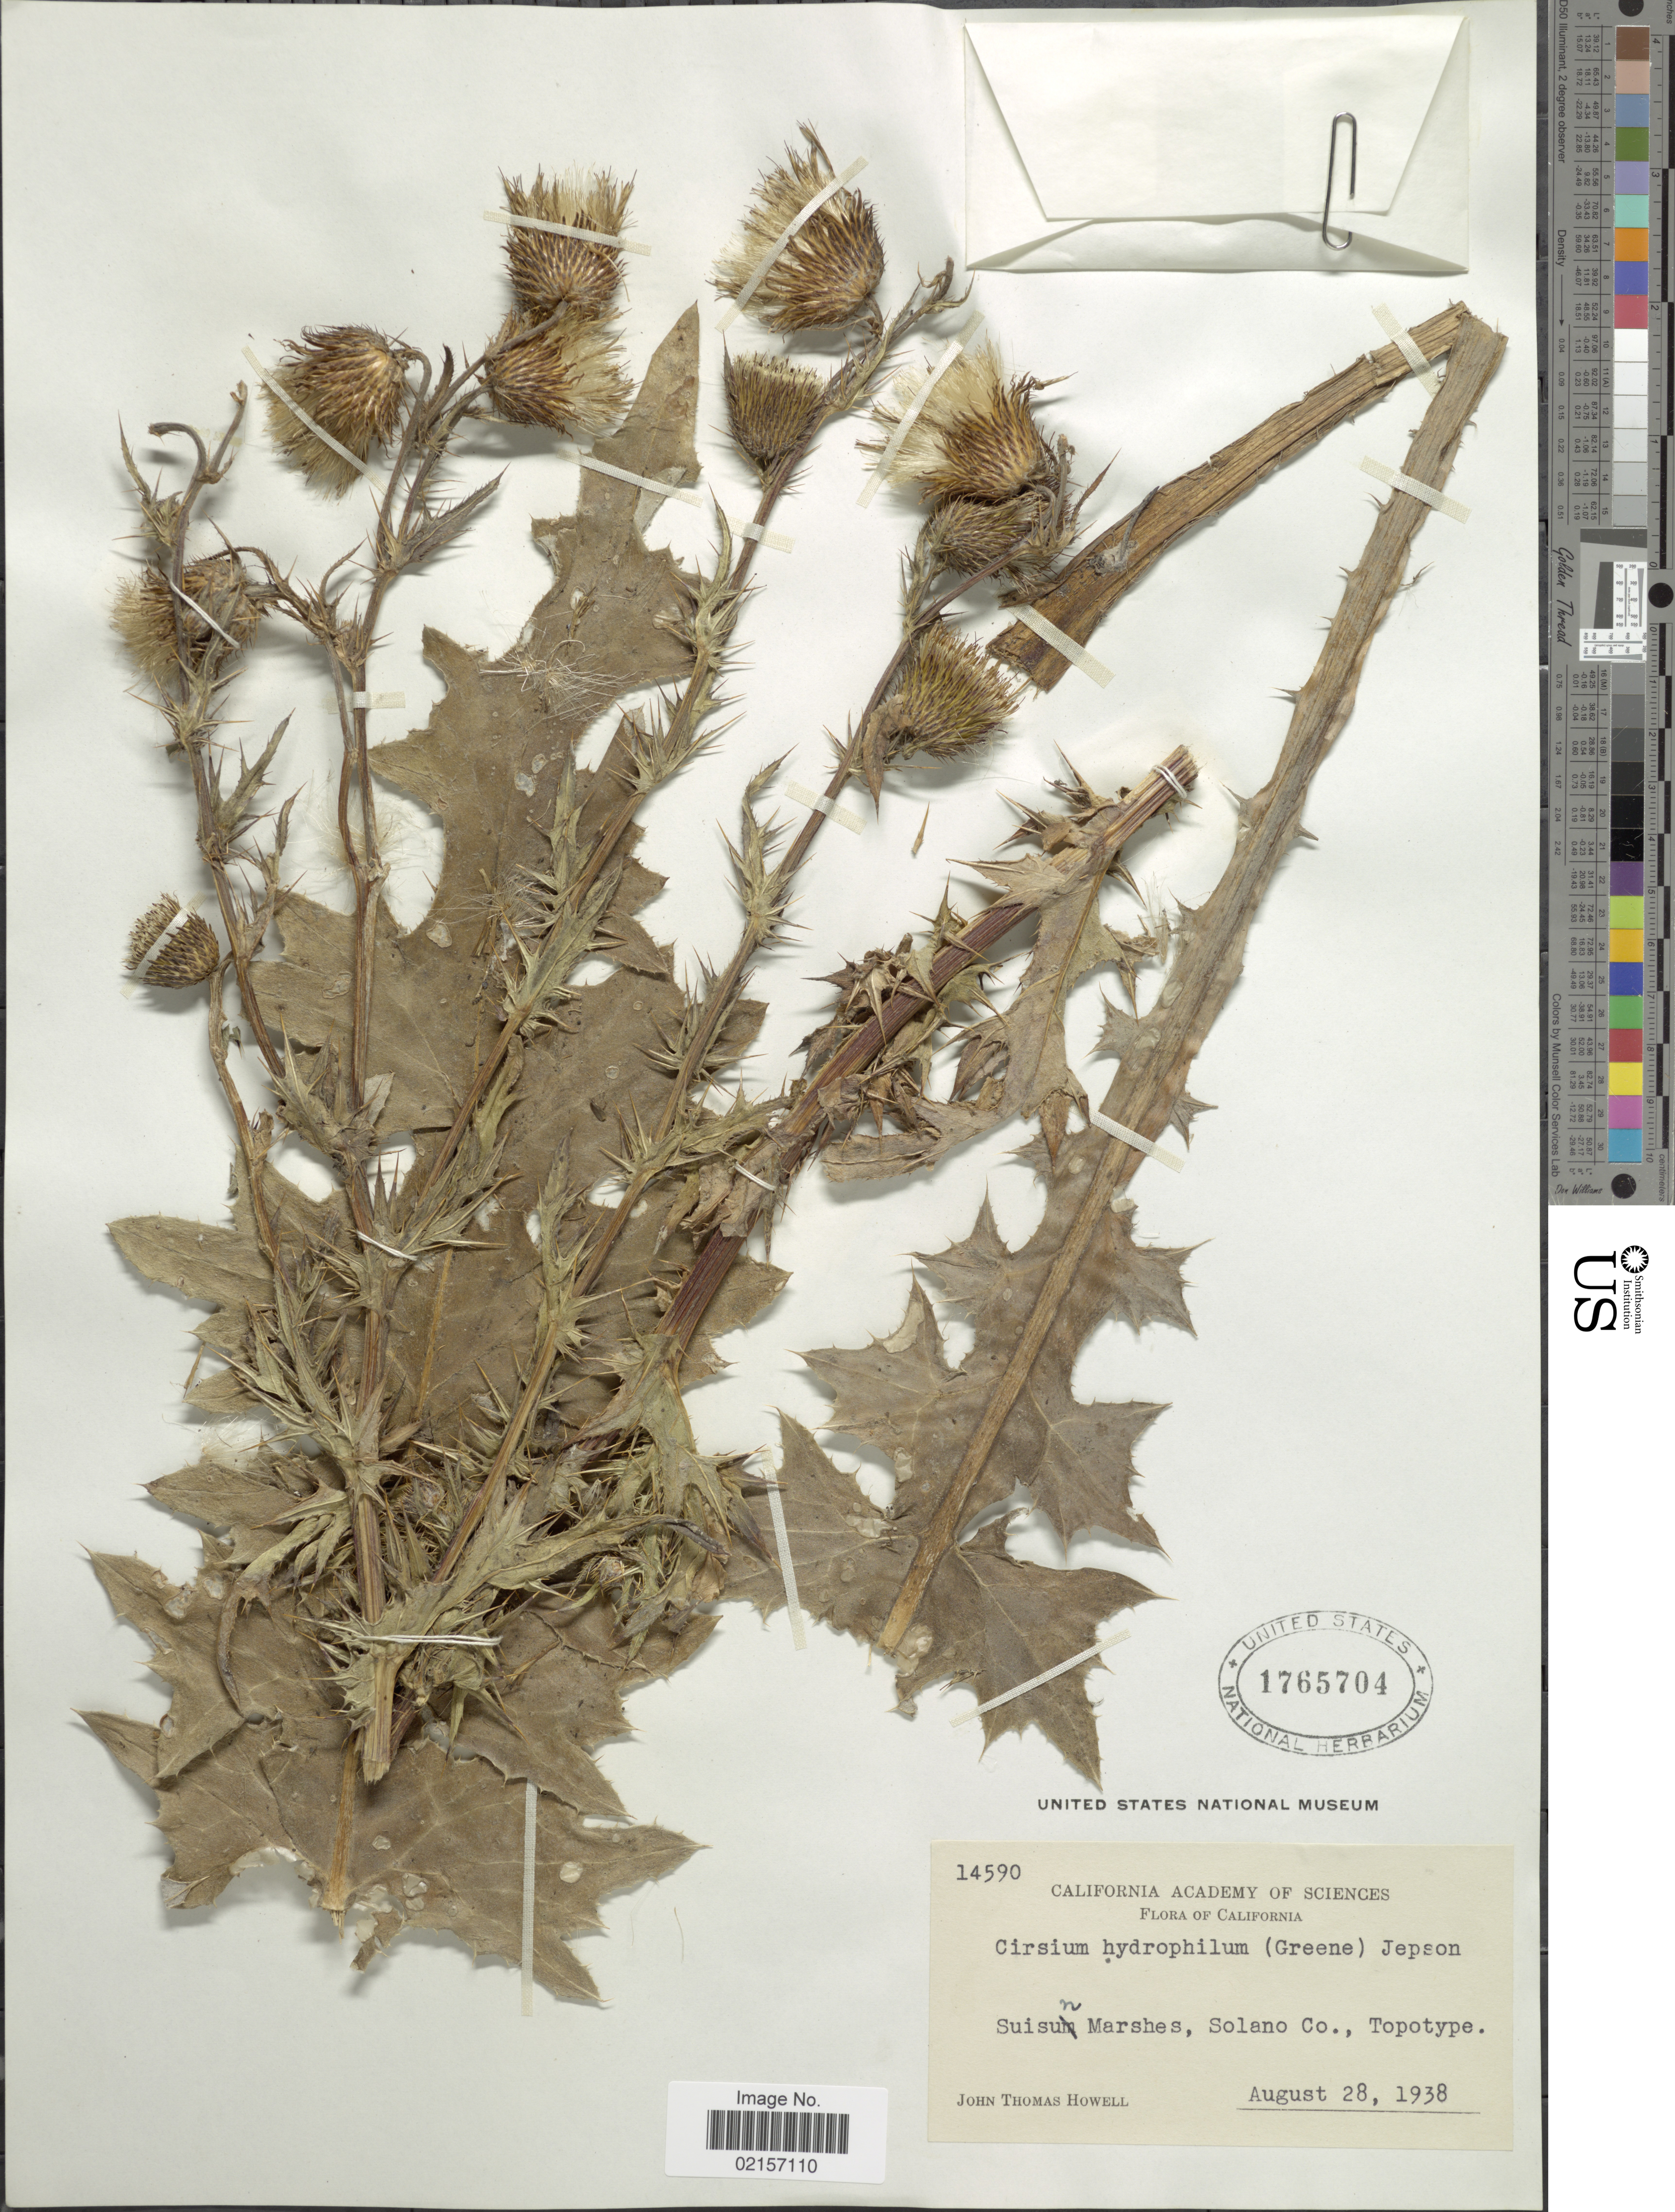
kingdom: Plantae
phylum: Tracheophyta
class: Magnoliopsida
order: Asterales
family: Asteraceae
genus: Cirsium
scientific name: Cirsium hydrophilum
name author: (Greene) Jeps.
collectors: J. T. Howell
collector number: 14590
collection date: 1938-08-28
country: United States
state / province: California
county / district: Solano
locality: Suisun Marshes, Solano Co., Topotype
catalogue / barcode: US 1765704